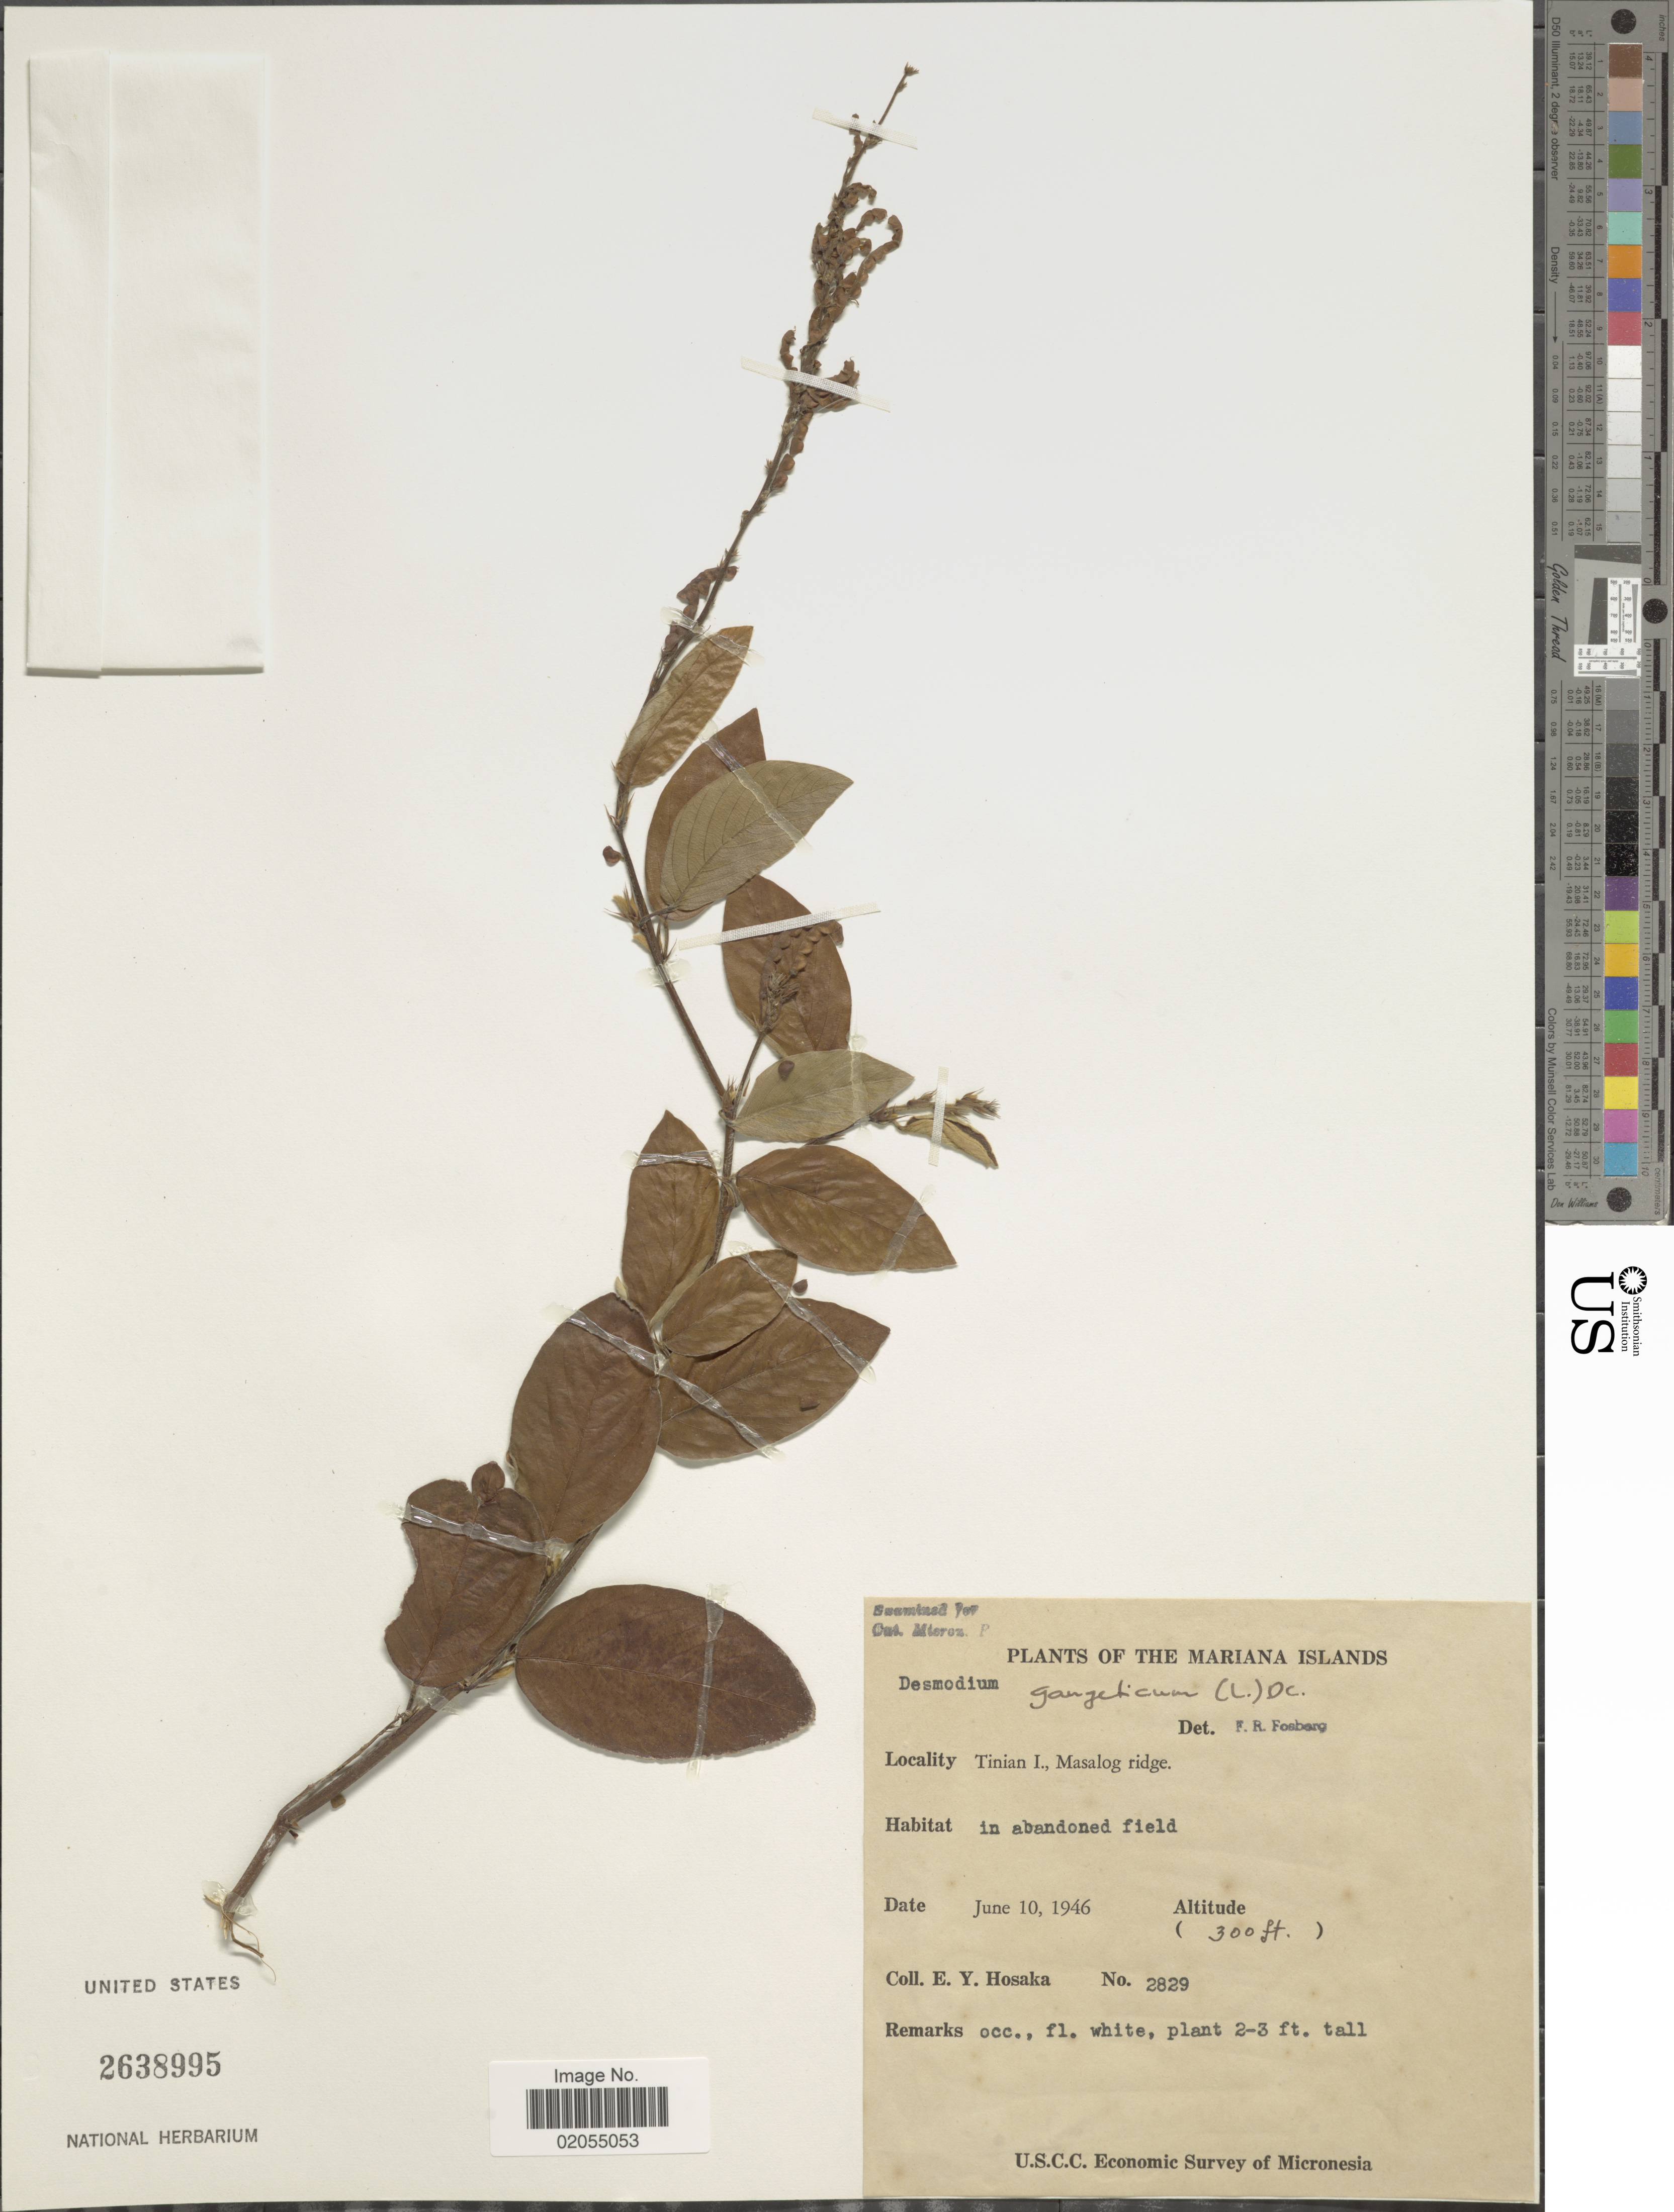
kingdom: Plantae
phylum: Tracheophyta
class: Magnoliopsida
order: Fabales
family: Fabaceae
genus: Pleurolobus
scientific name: Pleurolobus gangeticus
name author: (L.) J. St.-Hil. ex H. Ohashi & K. Ohashi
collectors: E. Y. Hosaka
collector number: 2829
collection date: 1946-06-10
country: Northern Mariana Islands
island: Tinian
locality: Tinian I., Masalog ridge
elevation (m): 91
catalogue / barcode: US 2638995